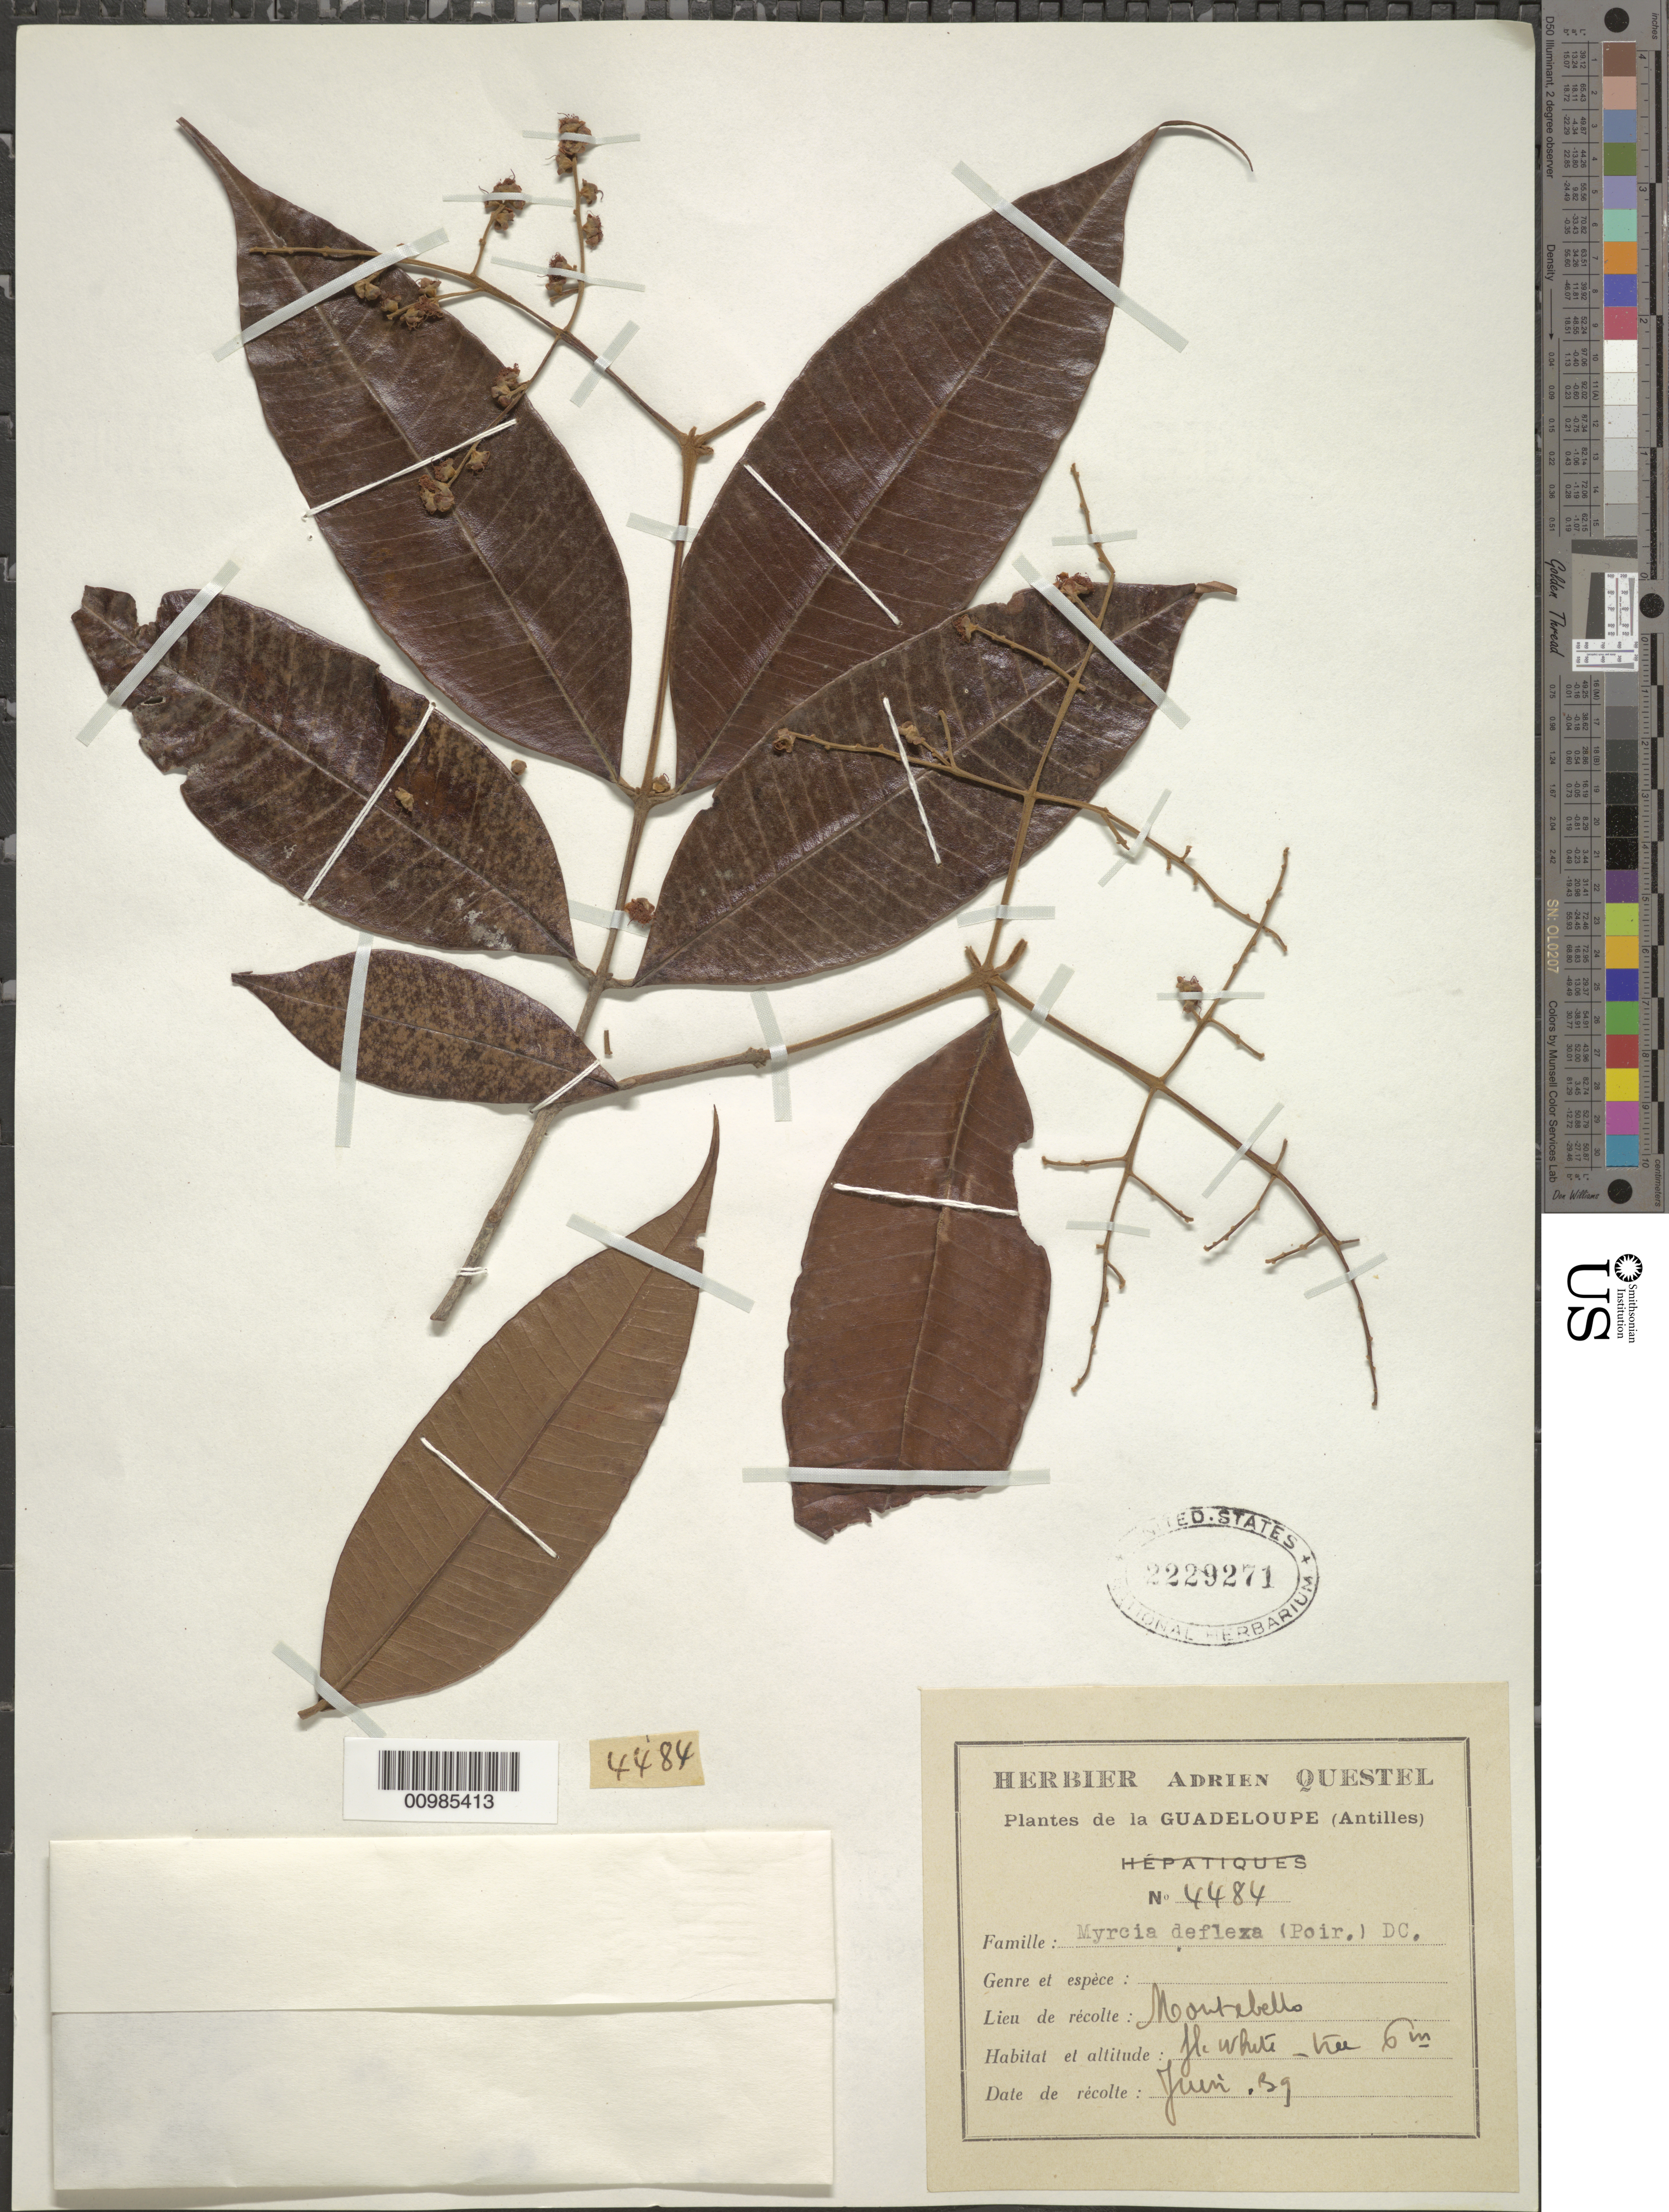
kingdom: Plantae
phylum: Tracheophyta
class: Magnoliopsida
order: Myrtales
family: Myrtaceae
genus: Myrcia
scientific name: Myrcia deflexa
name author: (Poir.) DC.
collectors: A. Questel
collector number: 4484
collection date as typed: Jun 1939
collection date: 1939-06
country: Guadeloupe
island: Basse Terre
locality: Montebello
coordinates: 0 N, 0 E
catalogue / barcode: US 2229271